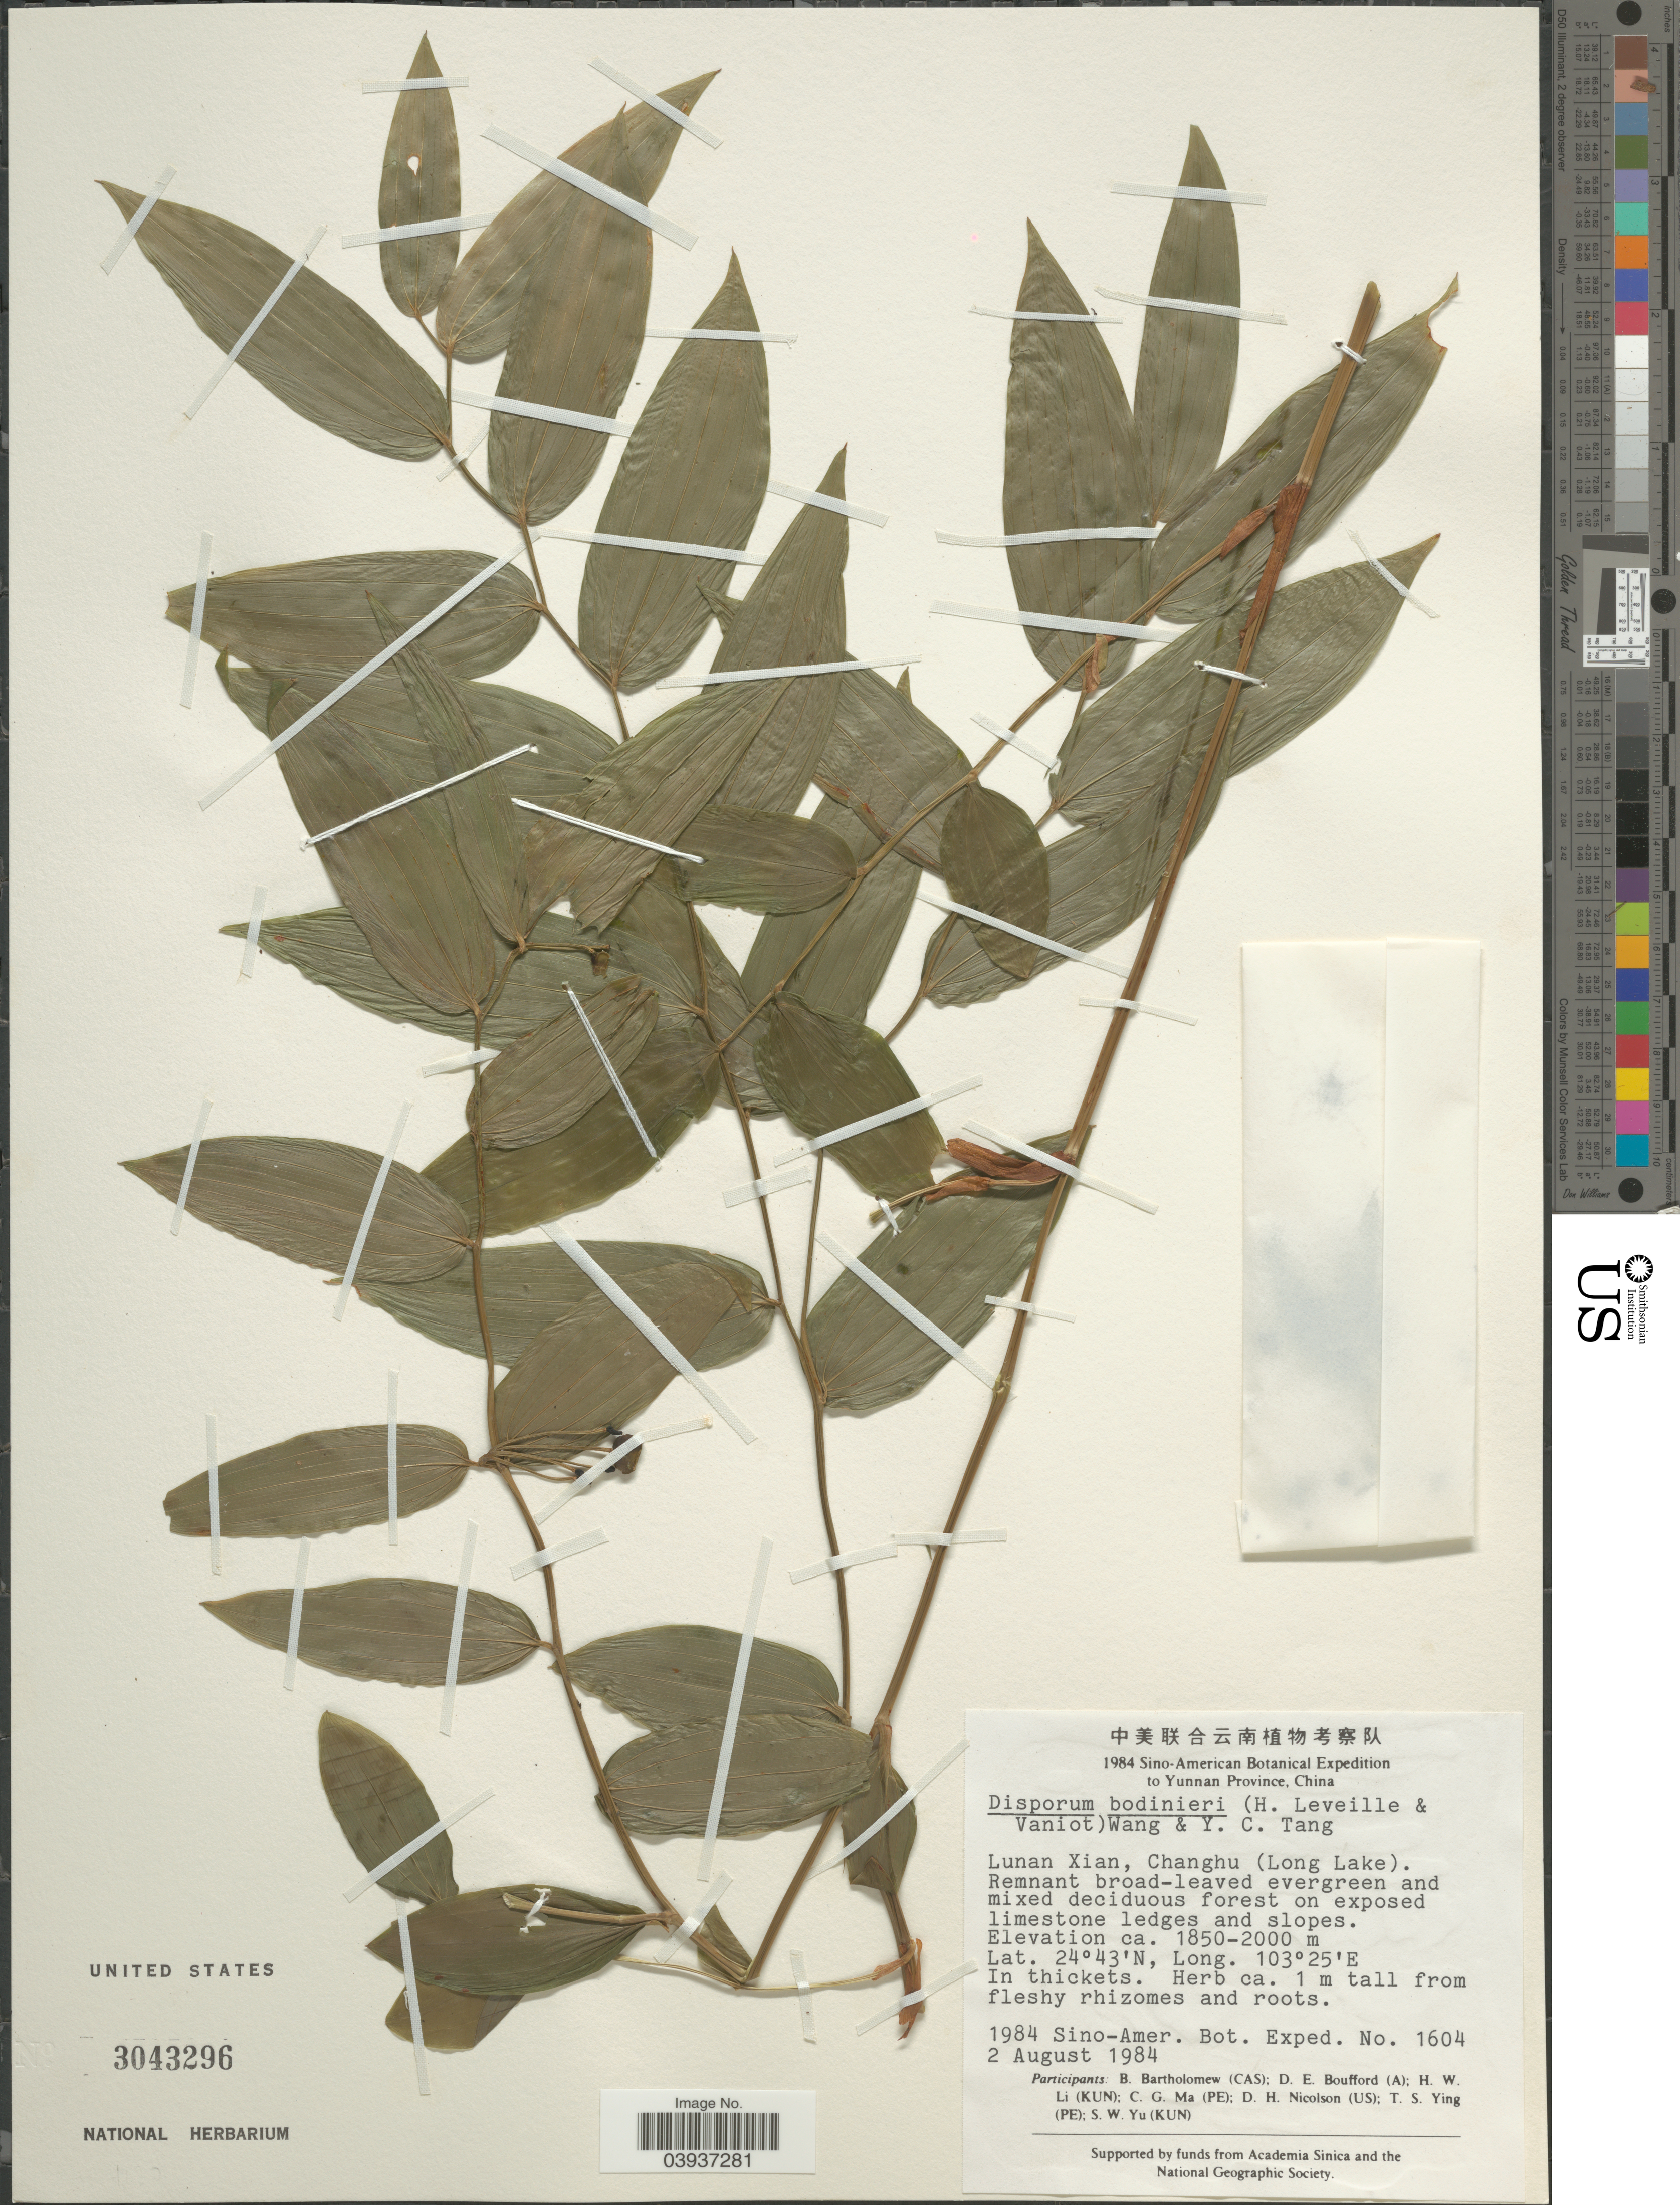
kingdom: Plantae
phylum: Tracheophyta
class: Liliopsida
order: Liliales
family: Colchicaceae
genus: Disporum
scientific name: Disporum bodinieri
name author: (H. Lév. & Vaniot) F.T. Wang & Tang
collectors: Sino-Amer. Bot. Exped. 1984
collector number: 1604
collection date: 1984-08-02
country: China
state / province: Yunnan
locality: Lunan Xian, Changhu (Long Lake).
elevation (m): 1850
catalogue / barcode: US 3043296